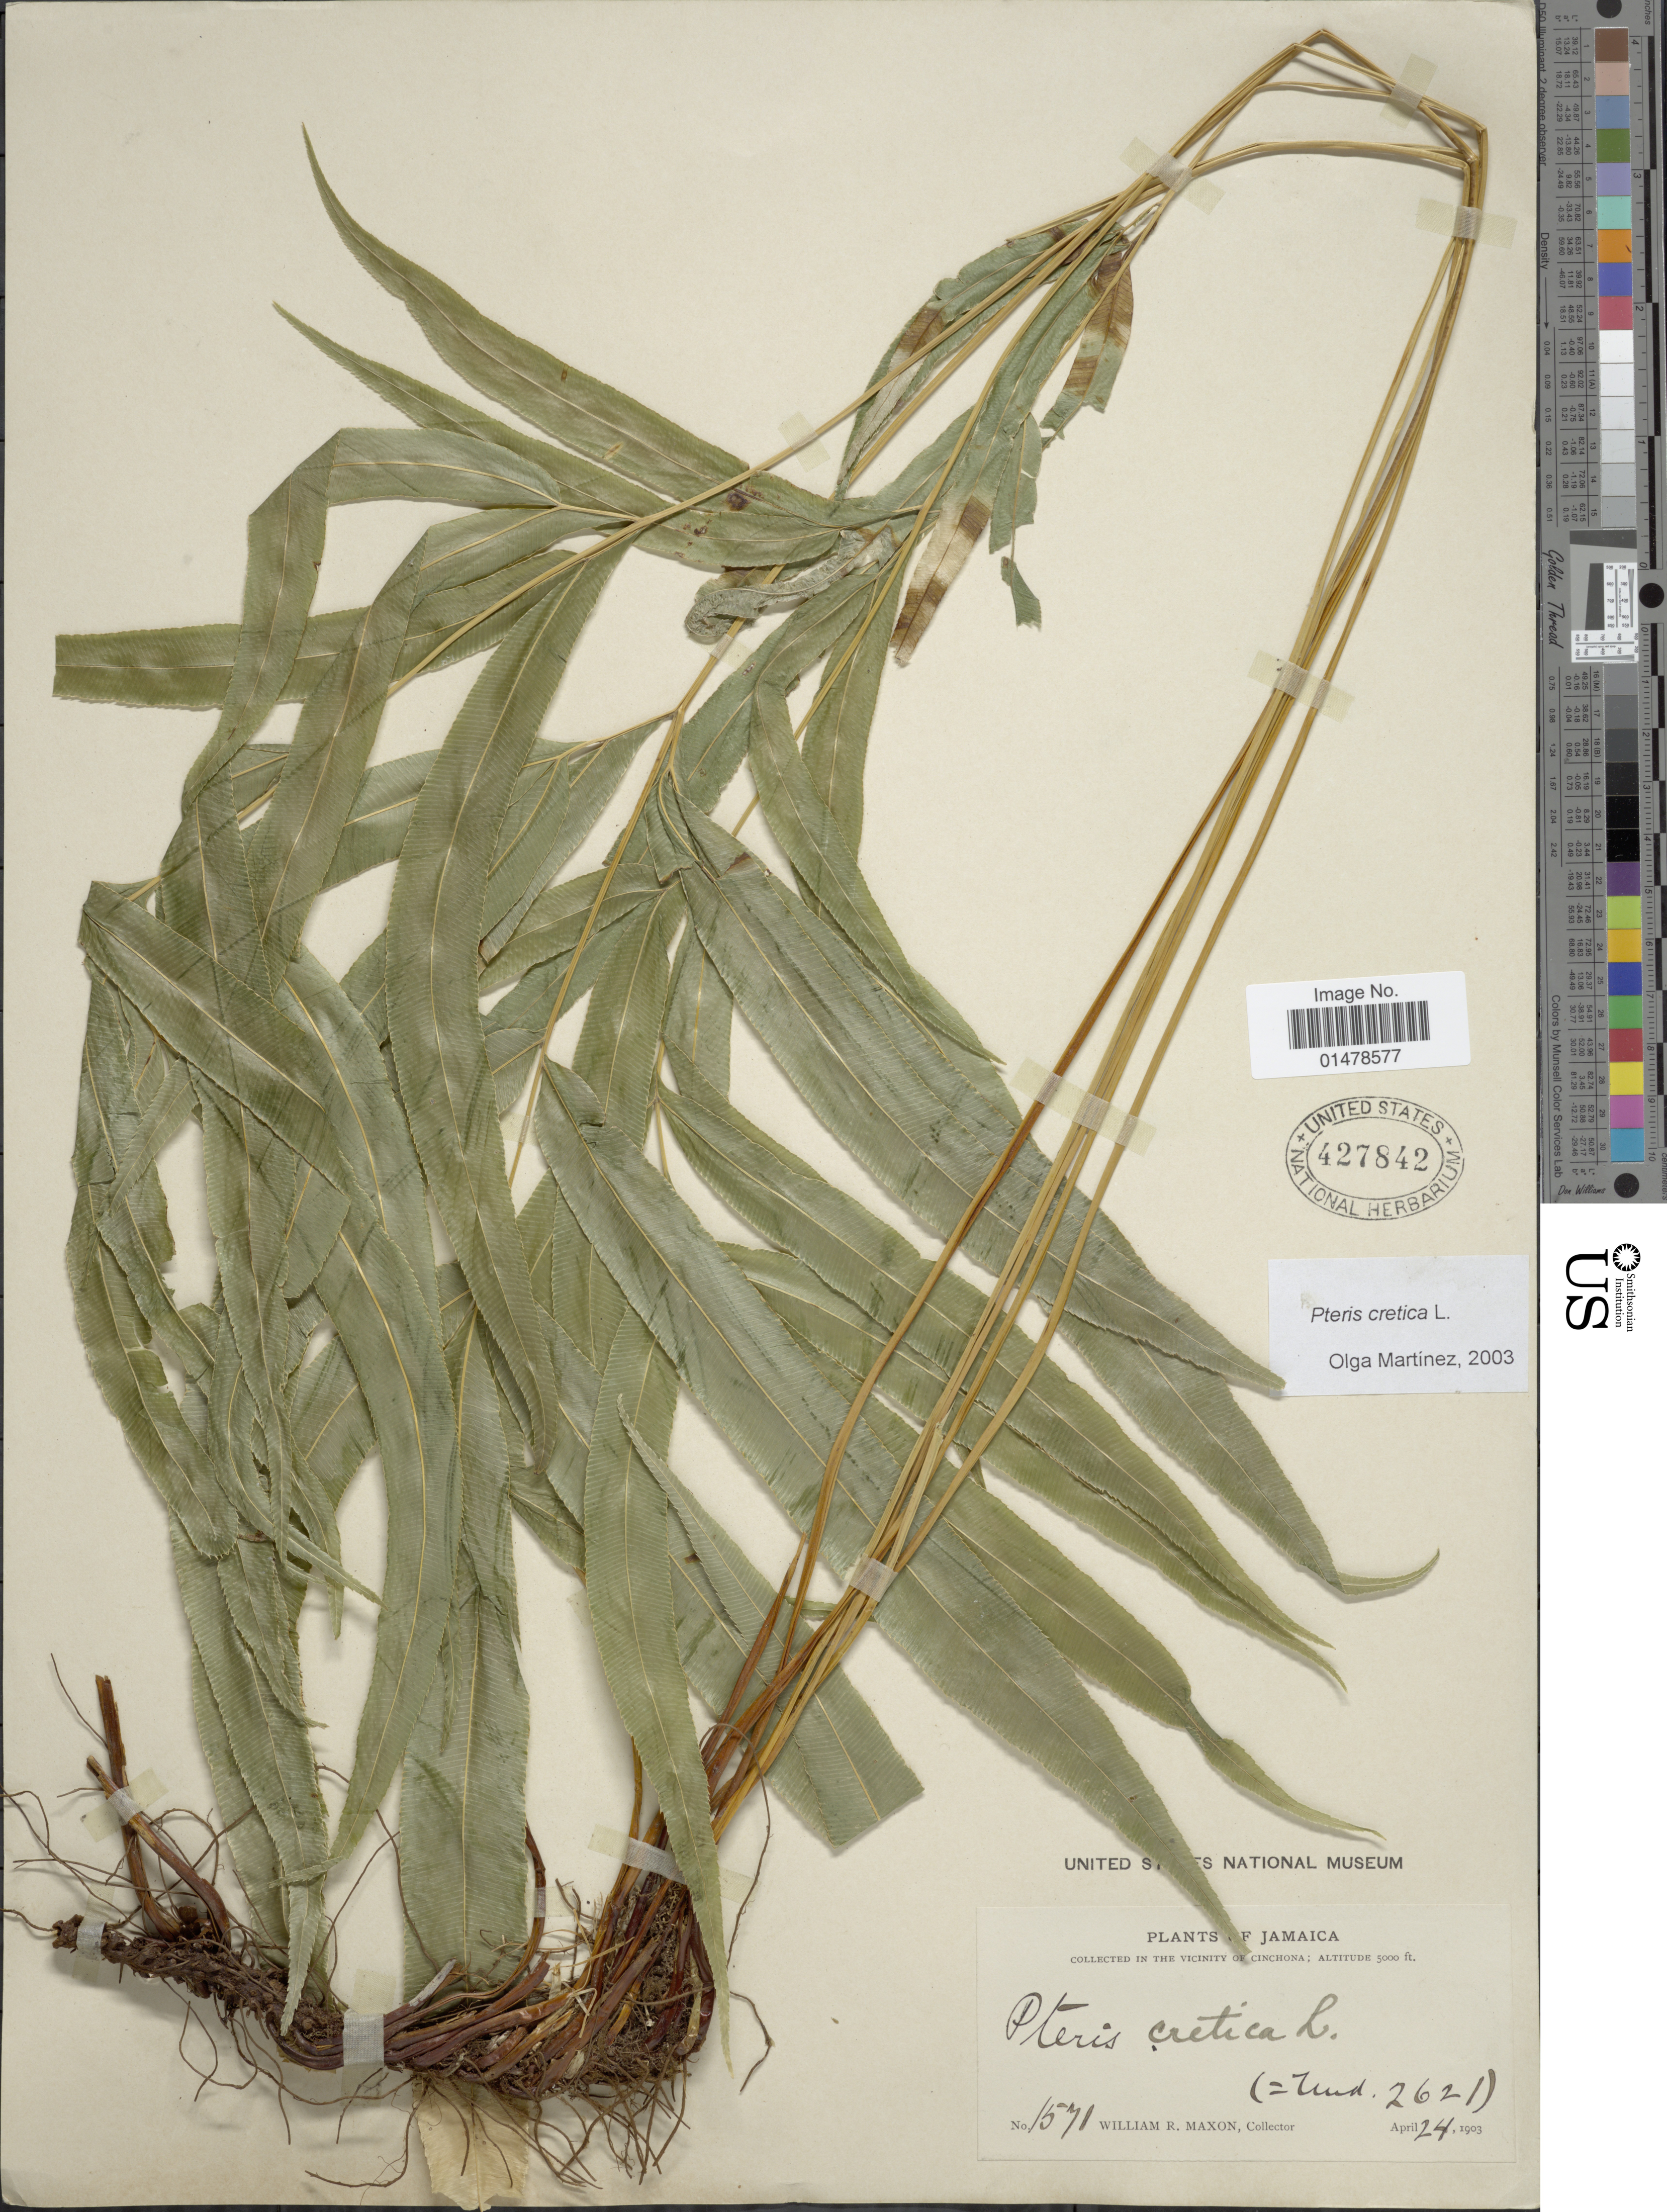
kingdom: Plantae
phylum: Tracheophyta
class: Polypodiopsida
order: Polypodiales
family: Pteridaceae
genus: Pteris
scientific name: Pteris cretica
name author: L.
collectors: W. R. Maxon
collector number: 1571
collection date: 1903-04-24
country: Jamaica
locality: In the vicinity of Cinchona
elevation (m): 1524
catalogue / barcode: US 427842